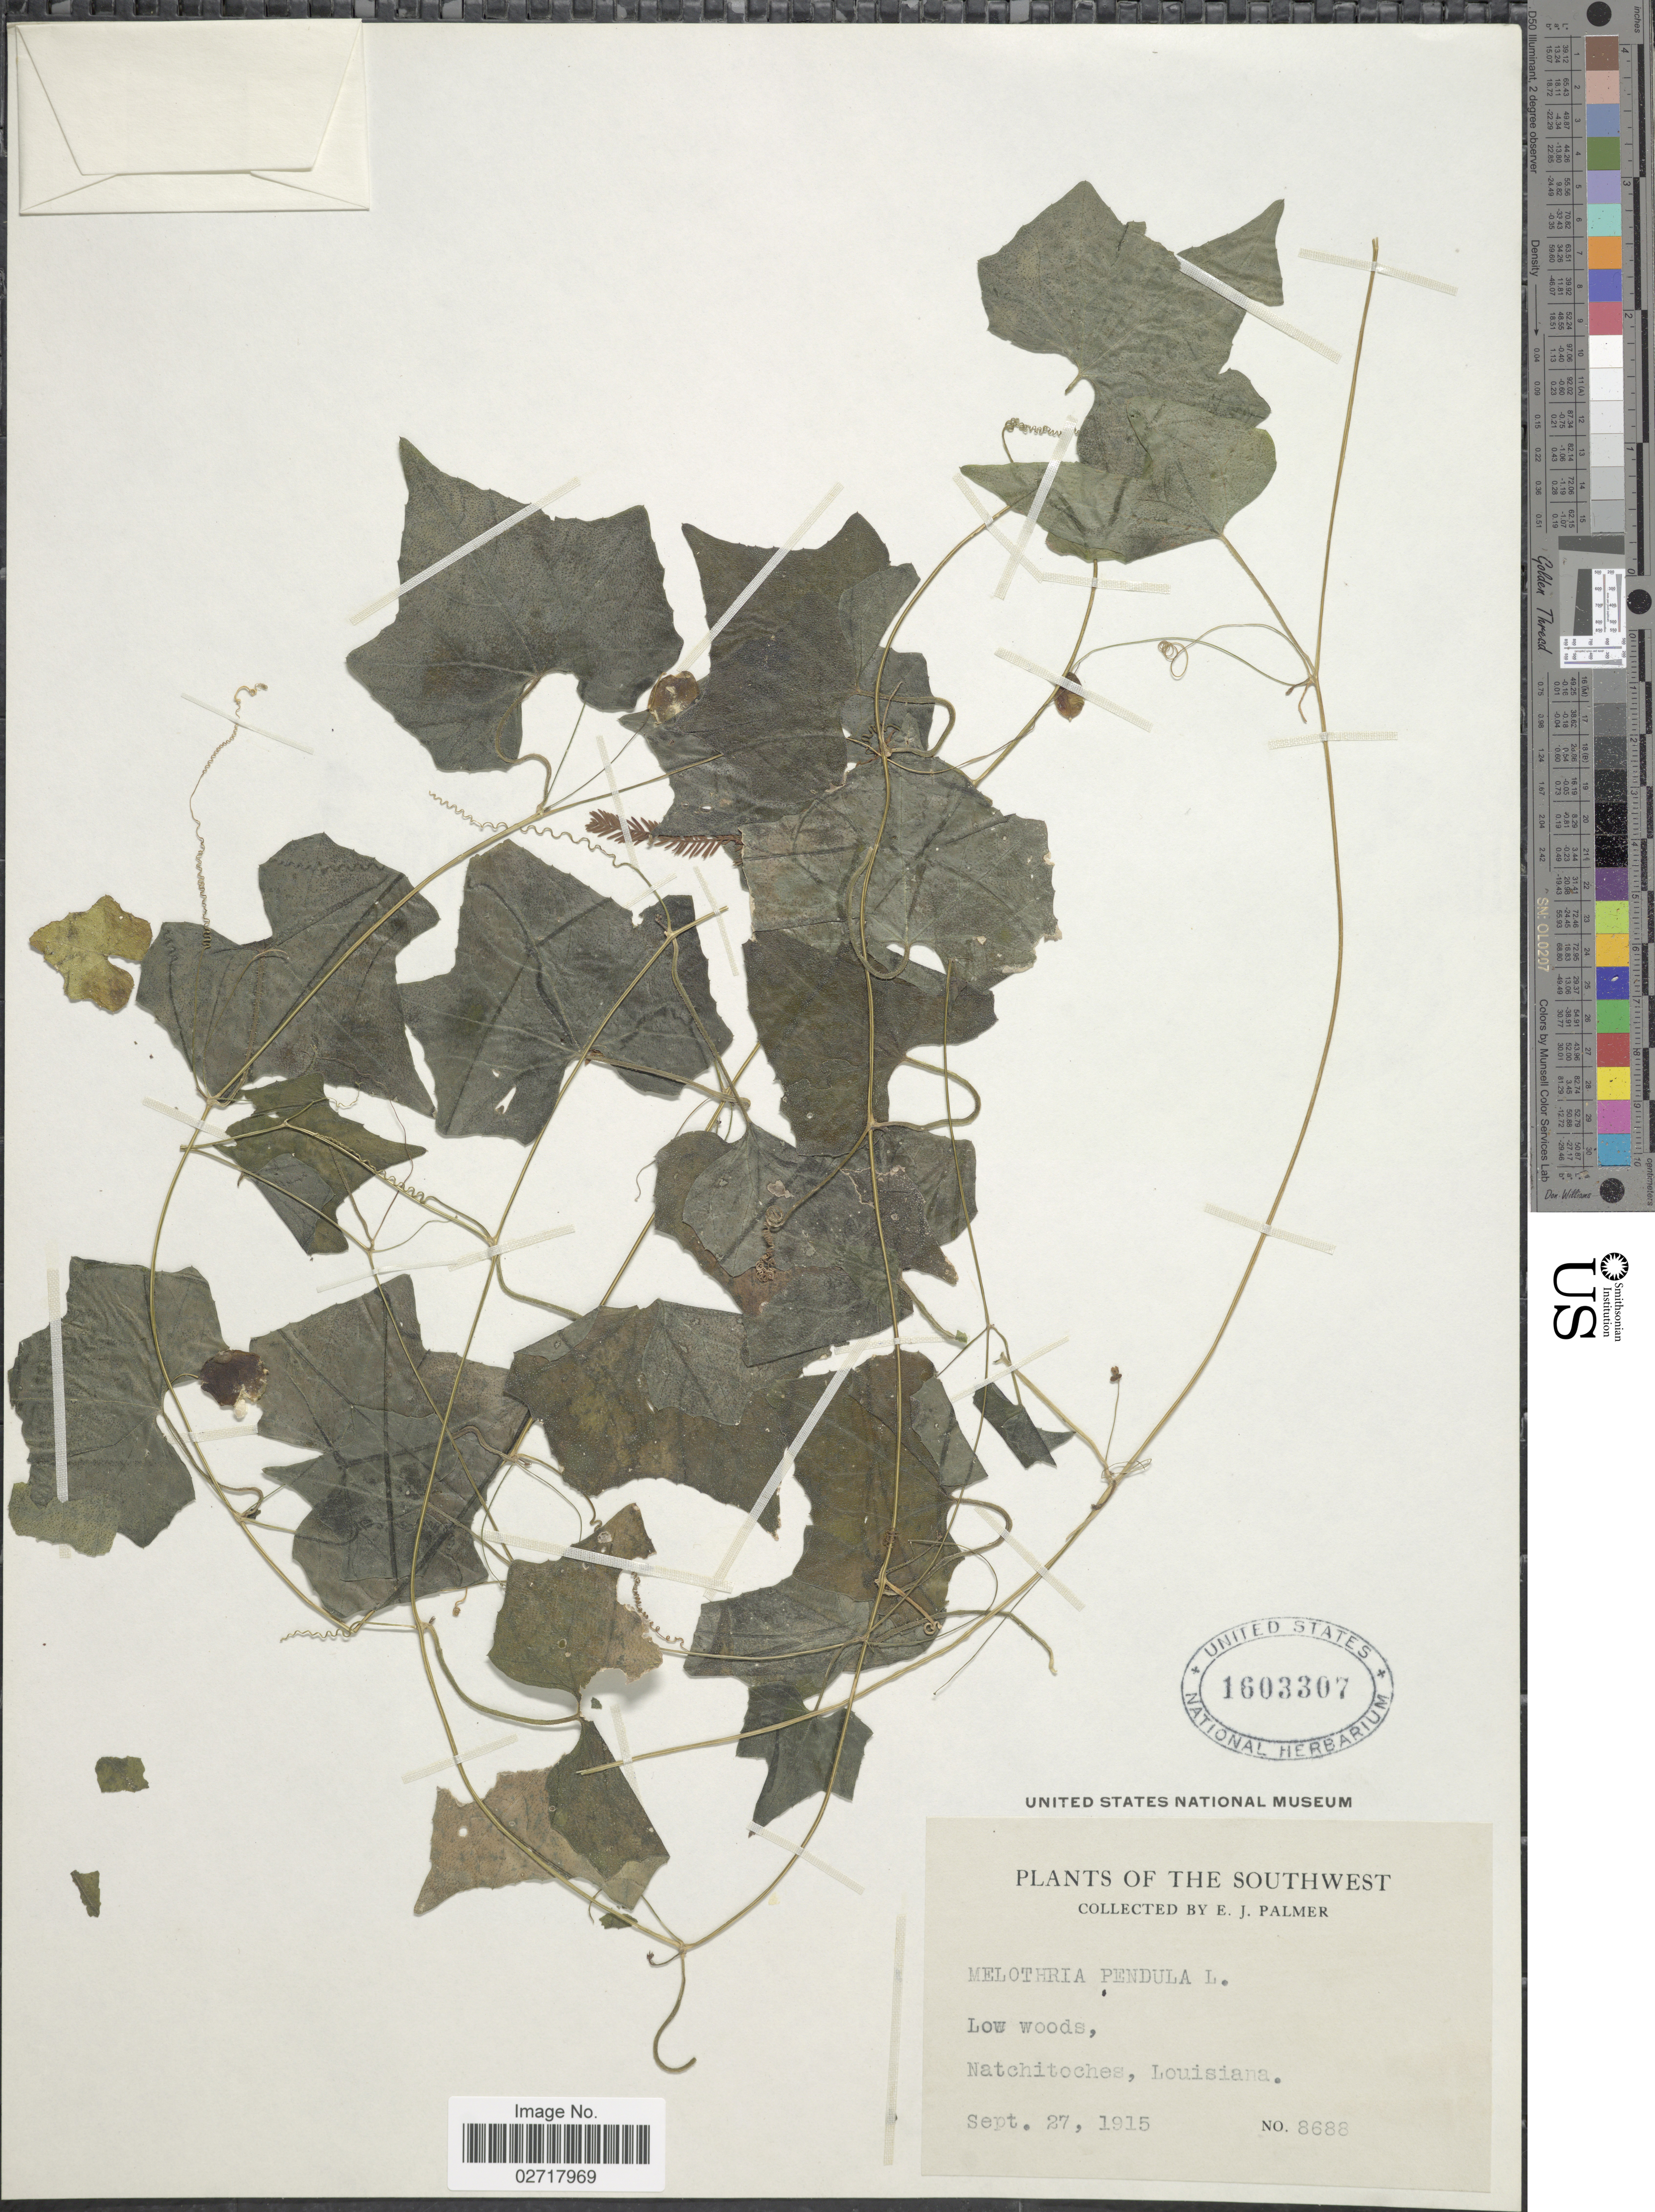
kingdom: Plantae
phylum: Tracheophyta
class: Magnoliopsida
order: Cucurbitales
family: Cucurbitaceae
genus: Melothria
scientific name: Melothria pendula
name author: L.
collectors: E. J. Palmer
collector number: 8688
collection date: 1915-09-27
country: United States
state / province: Louisiana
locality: Southwest. Natchitoches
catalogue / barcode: US 1603307